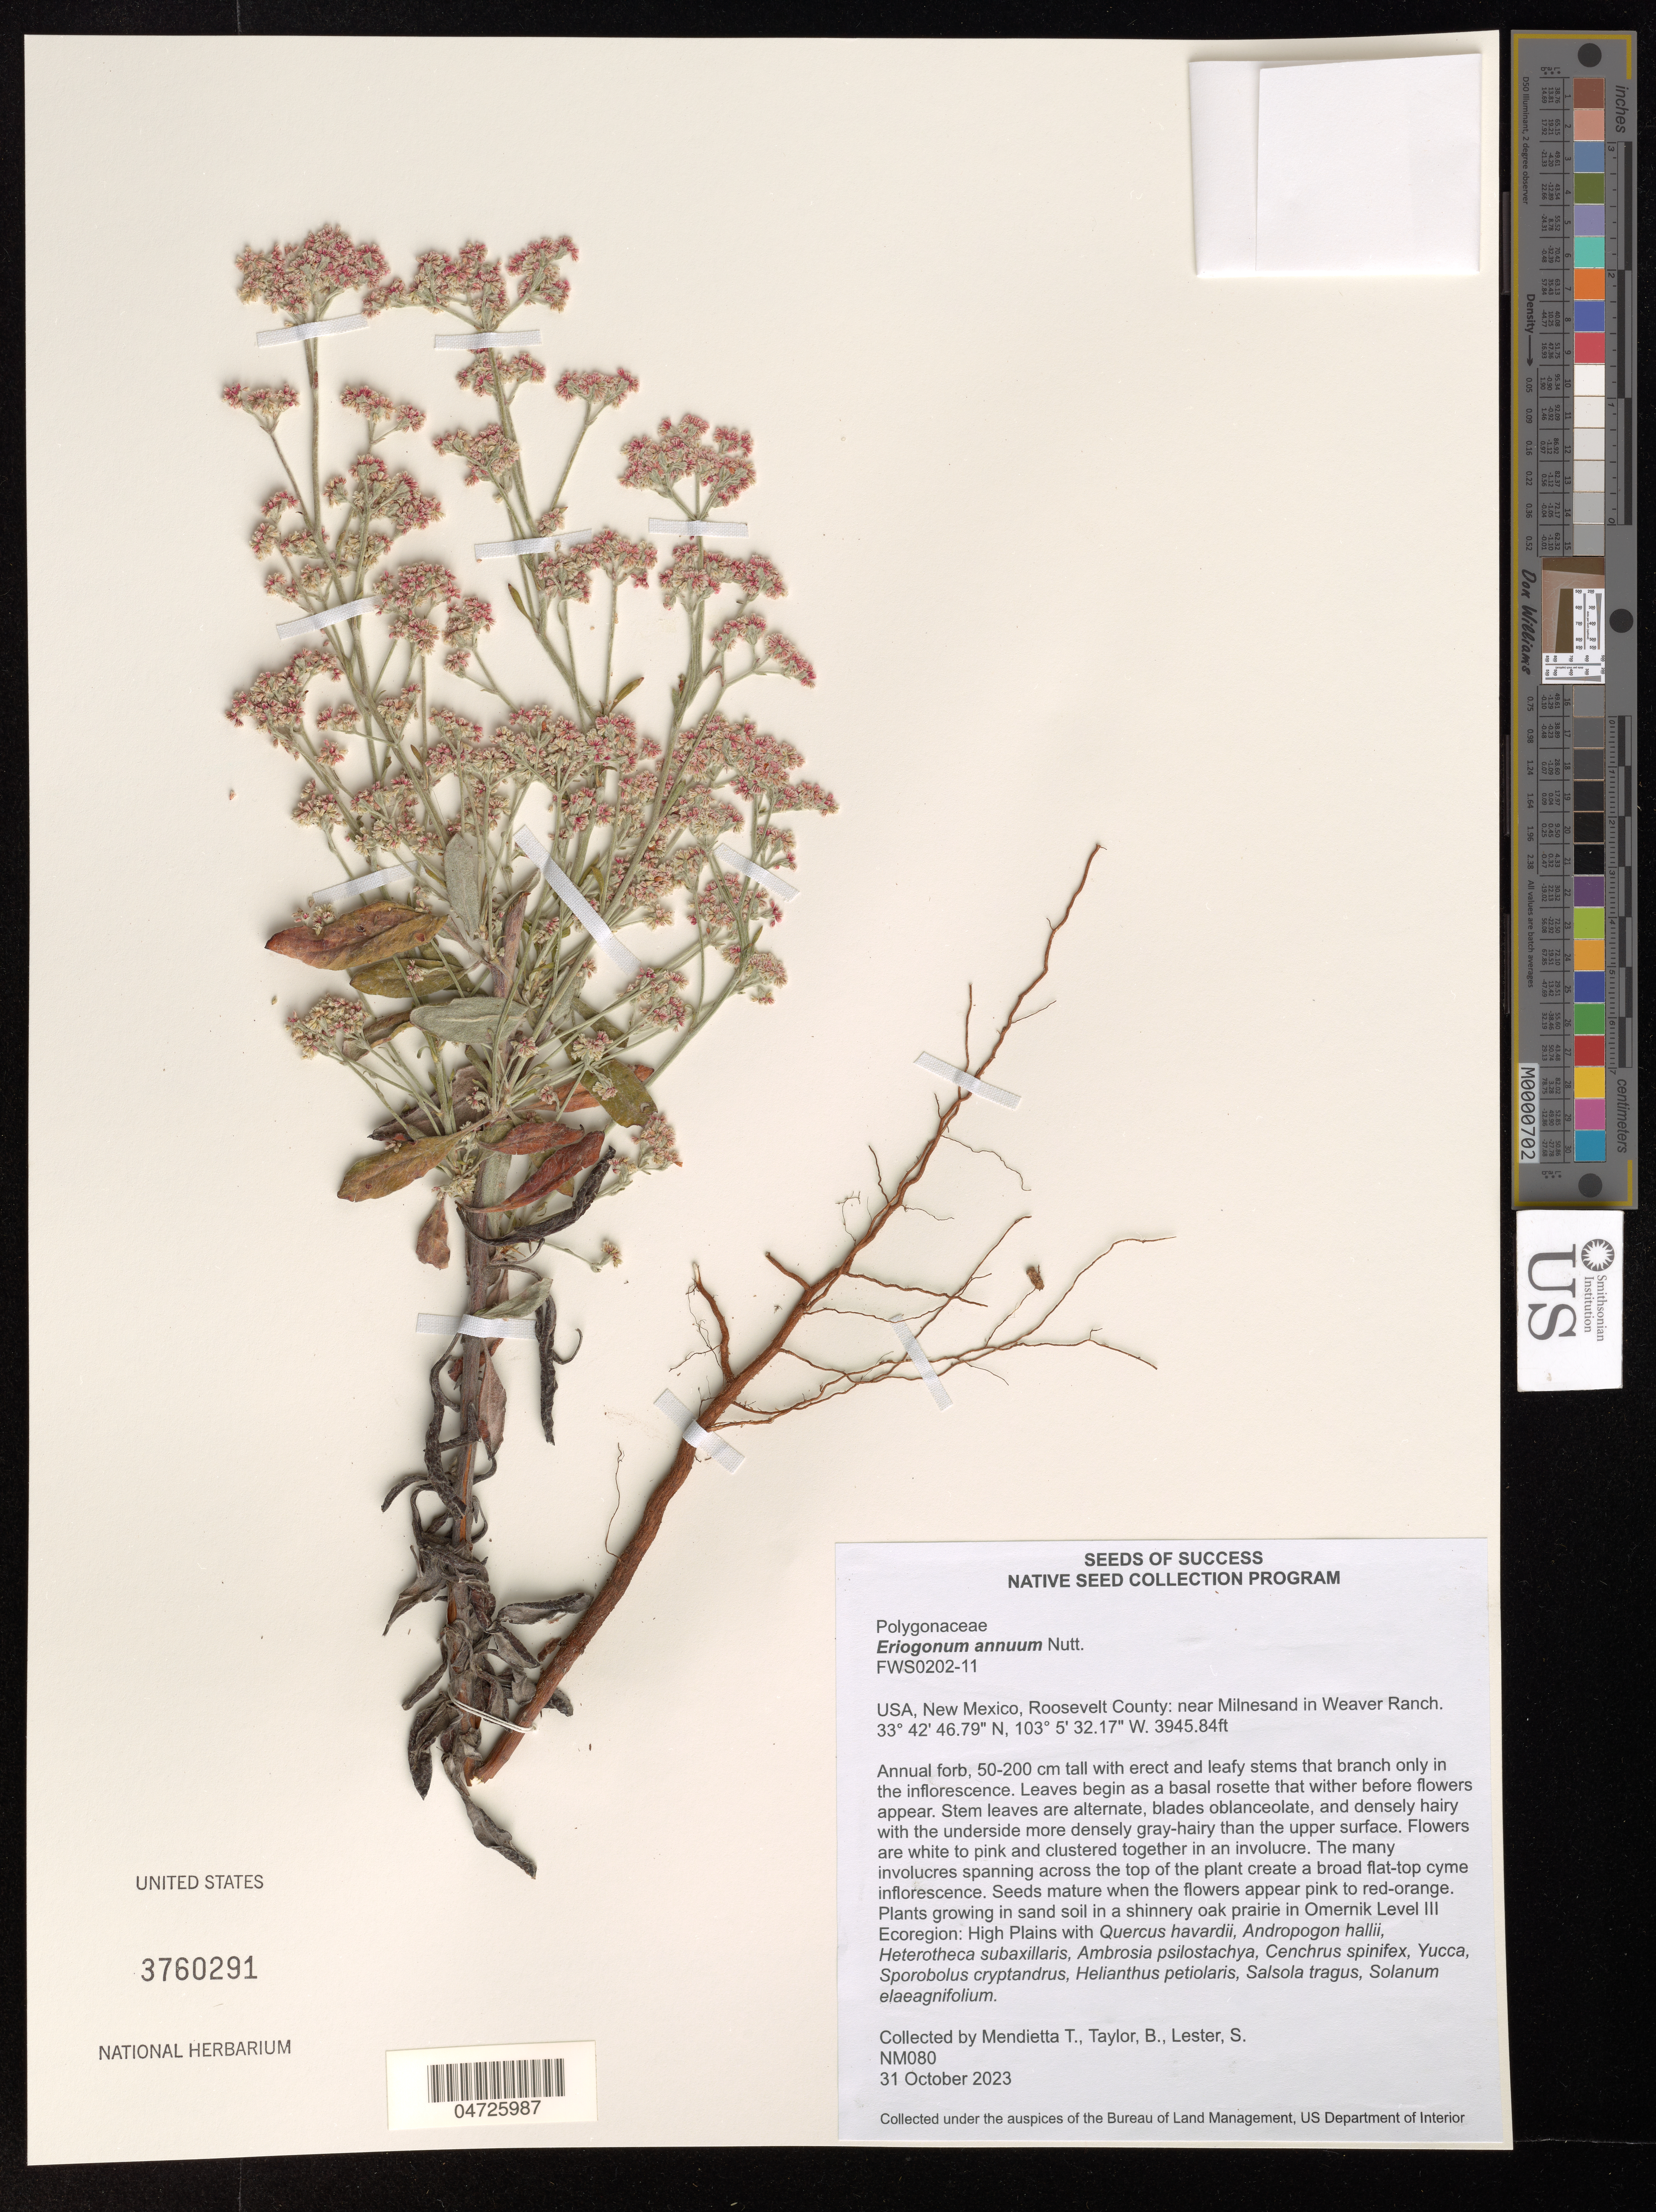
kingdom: Plantae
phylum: Tracheophyta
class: Magnoliopsida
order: Caryophyllales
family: Polygonaceae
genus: Eriogonum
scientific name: Eriogonum annuum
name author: Nutt.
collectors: T. Mendietta & B. Taylor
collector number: NM080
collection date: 2023-10-31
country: United States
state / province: New Mexico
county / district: Roosevelt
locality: Roosevelt County: near Milnesand in Weaver Ranch.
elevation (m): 1202.69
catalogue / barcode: US 3760291